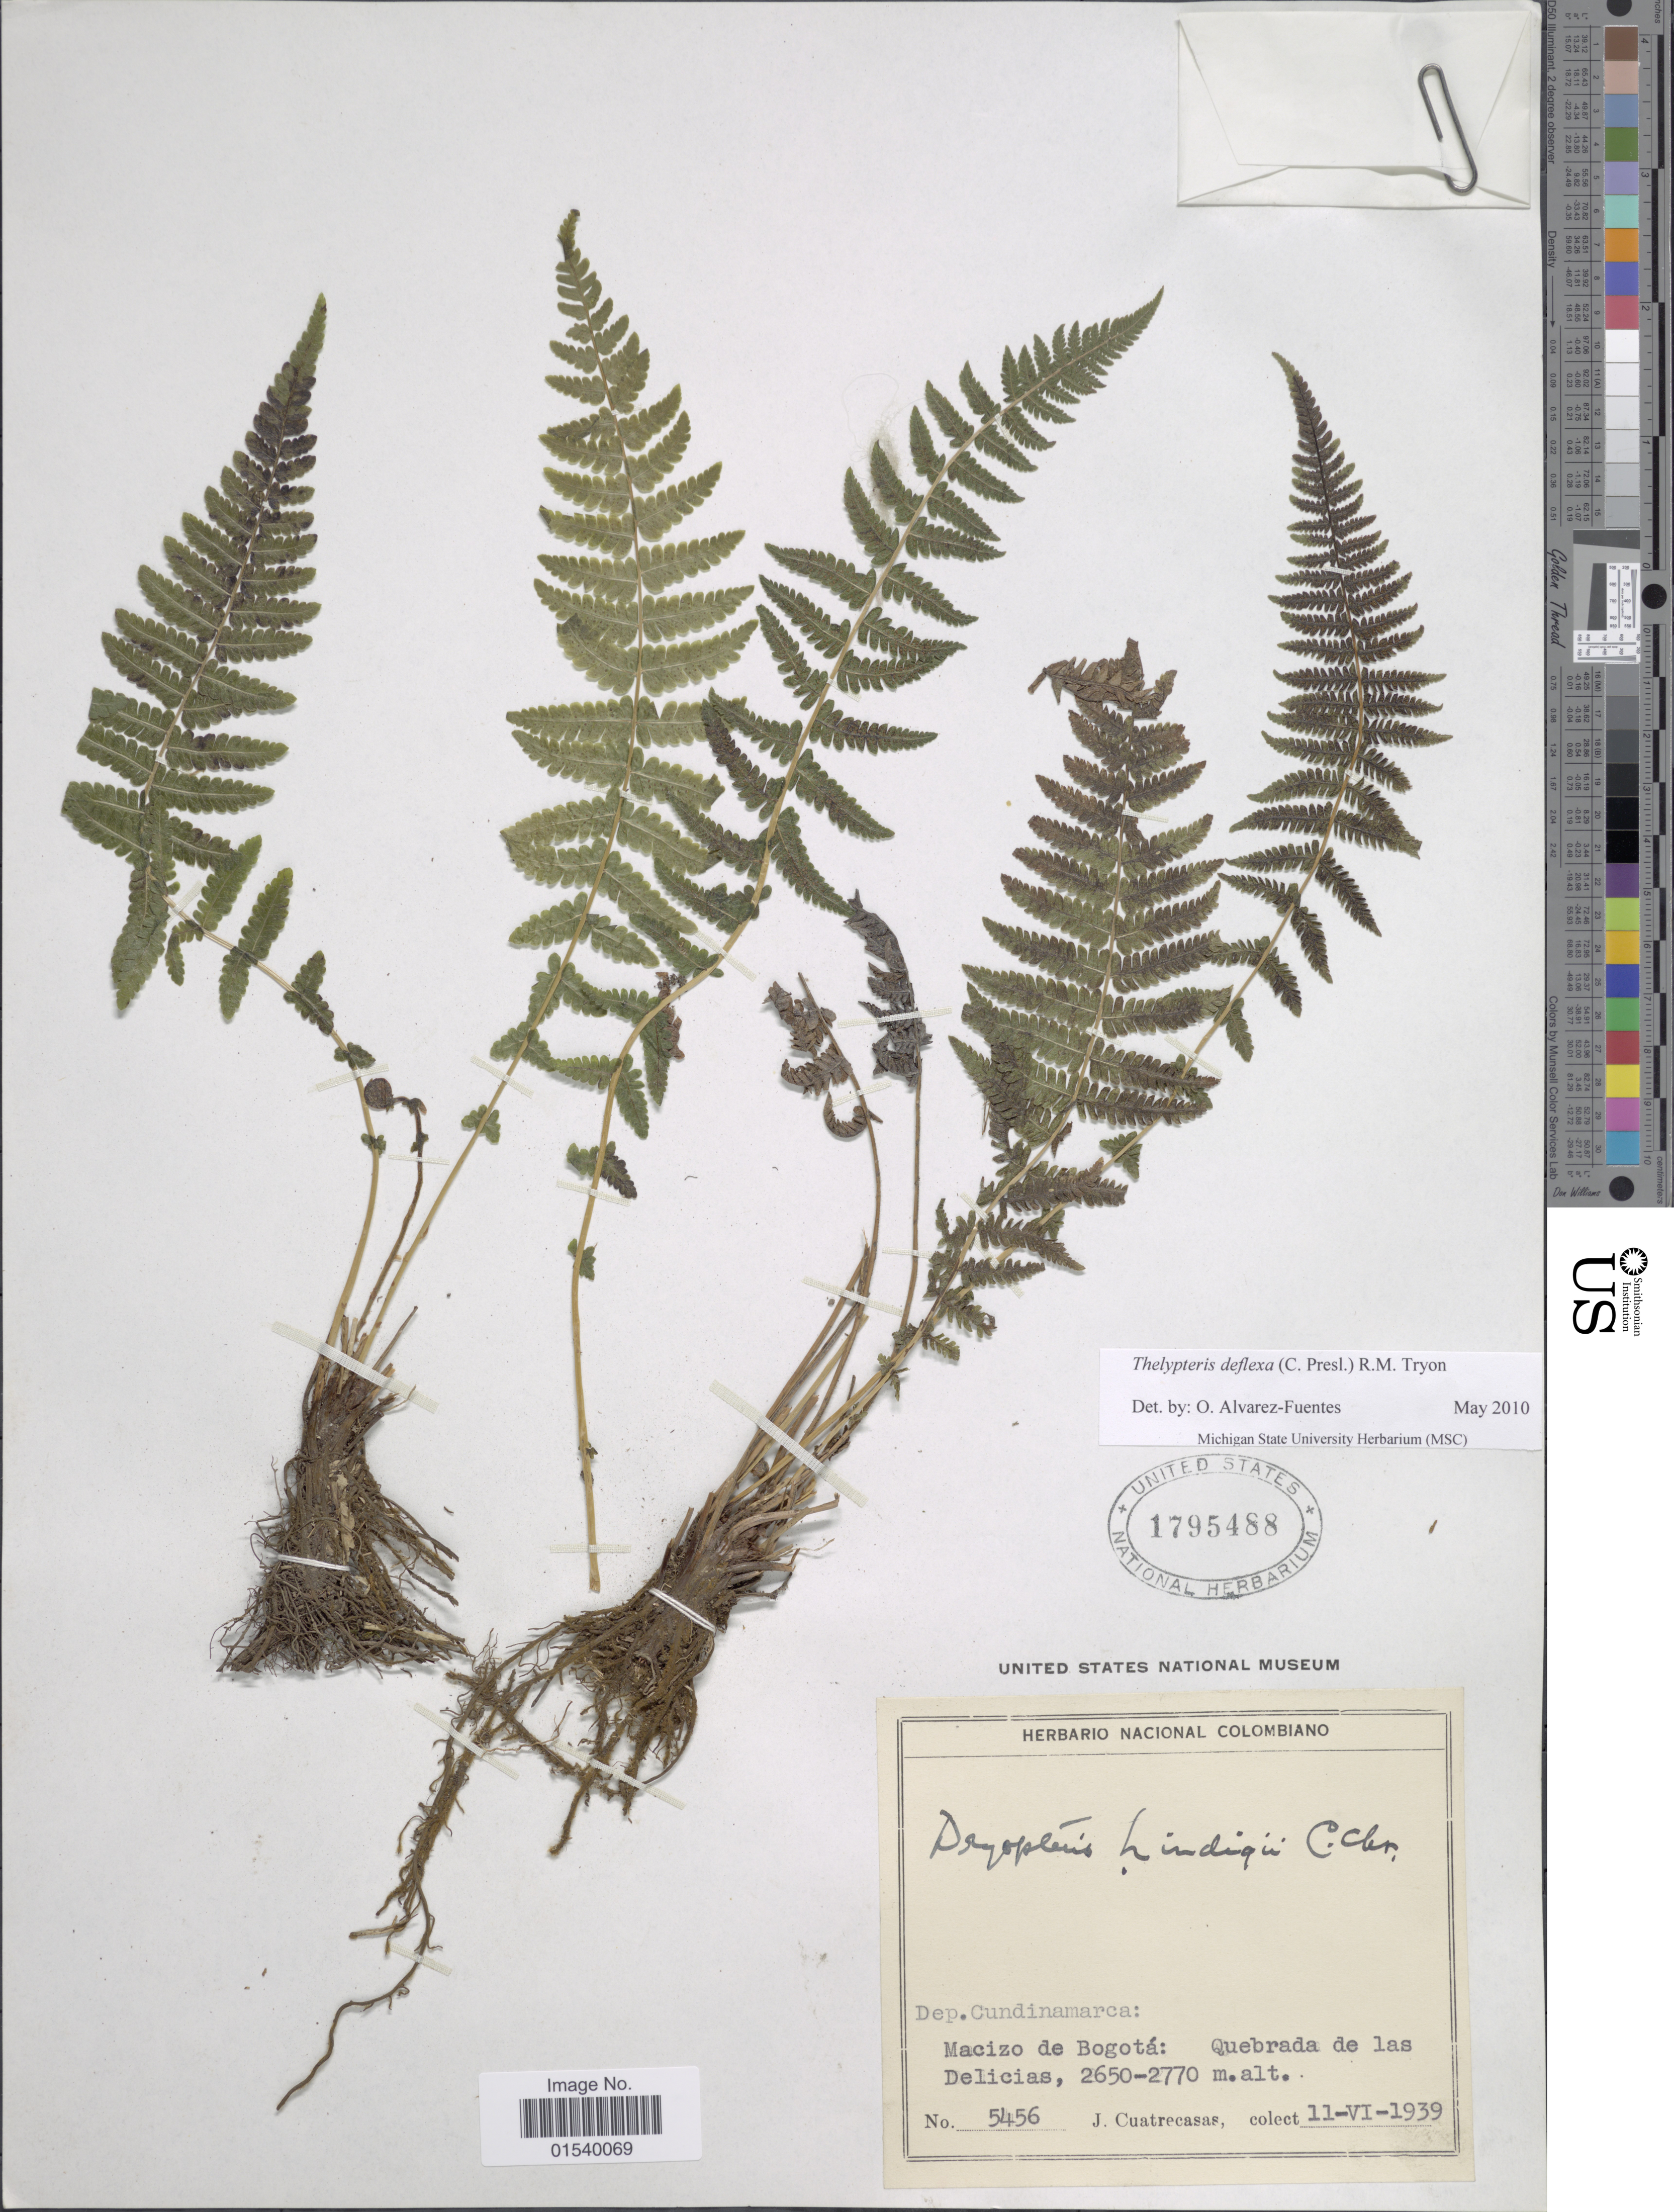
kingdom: Plantae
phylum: Tracheophyta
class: Polypodiopsida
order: Polypodiales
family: Thelypteridaceae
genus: Amauropelta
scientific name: Amauropelta deflexa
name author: (C. Presl) Á. Löve & D. Löve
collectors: J. Cuatrecasas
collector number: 5456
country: Colombia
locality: Dep. Cundinamarca: Macizo de Bogotá: Quebrada de las Delicias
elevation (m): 2650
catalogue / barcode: US 1795488